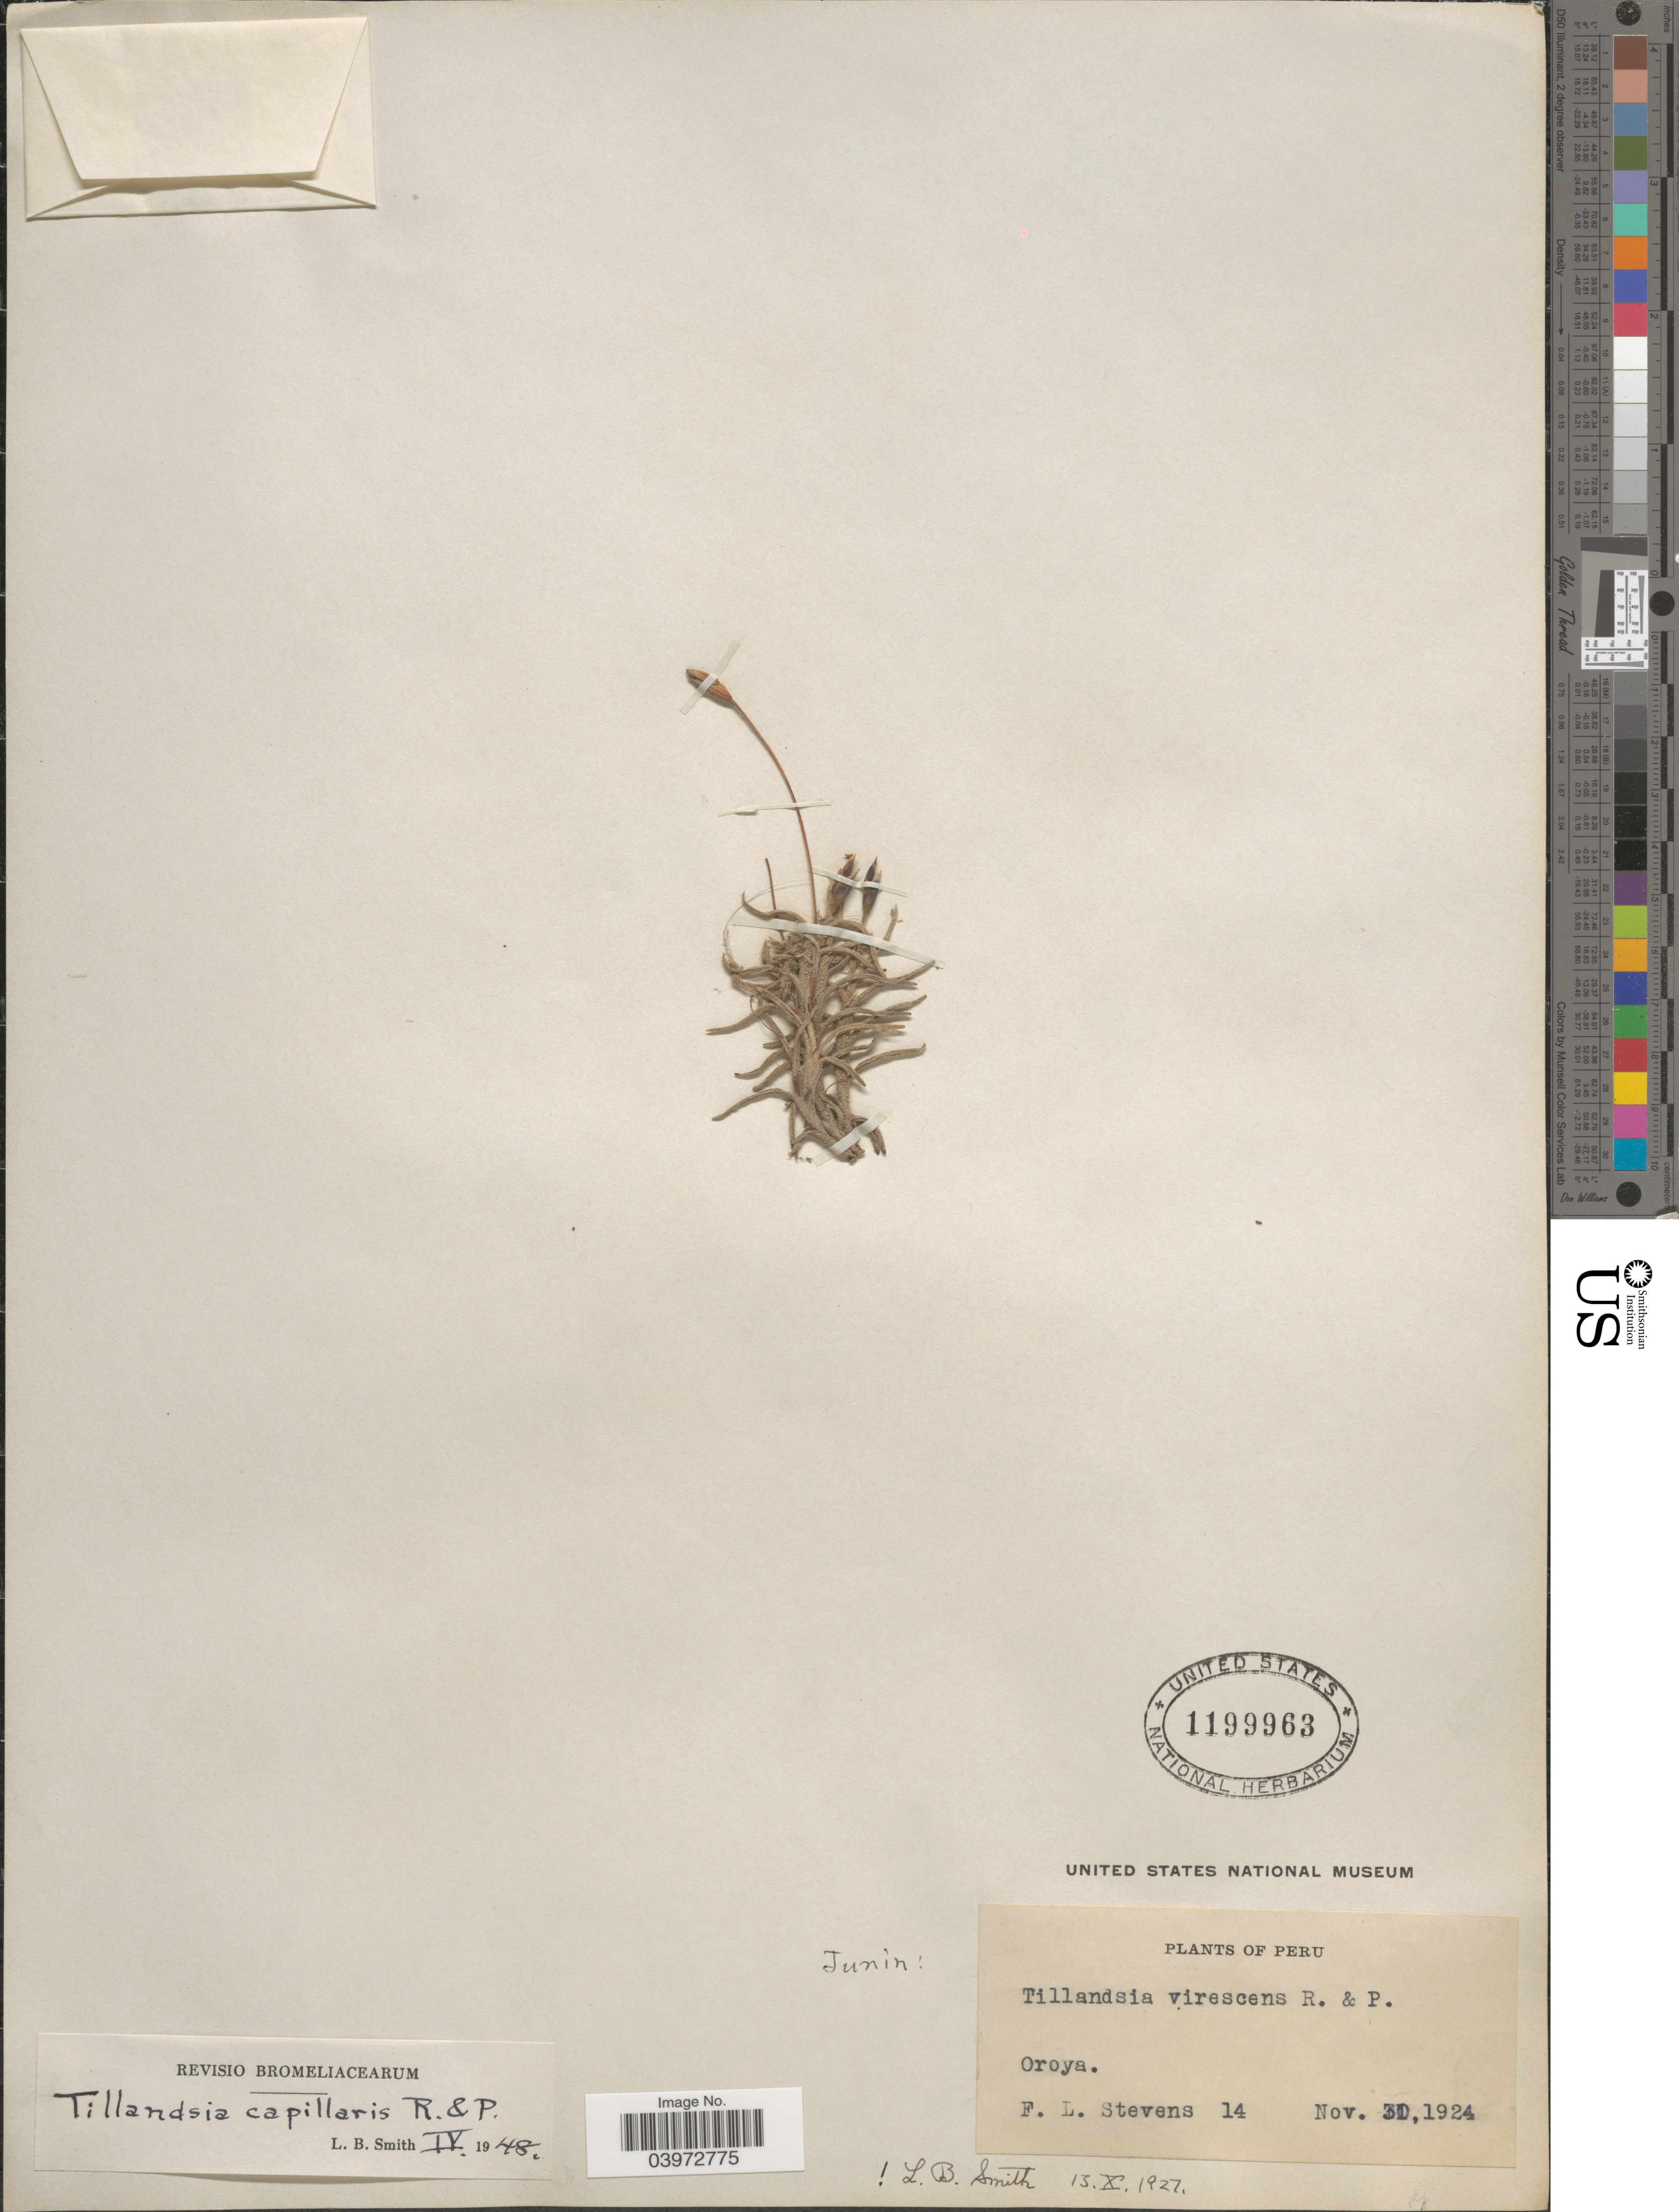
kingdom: Plantae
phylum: Tracheophyta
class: Liliopsida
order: Poales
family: Bromeliaceae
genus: Tillandsia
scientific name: Tillandsia capillaris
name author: Ruiz & Pav.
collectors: F. L. Stevens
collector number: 14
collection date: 1924-11-30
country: Peru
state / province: Junín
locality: Oroya.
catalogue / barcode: US 1199963